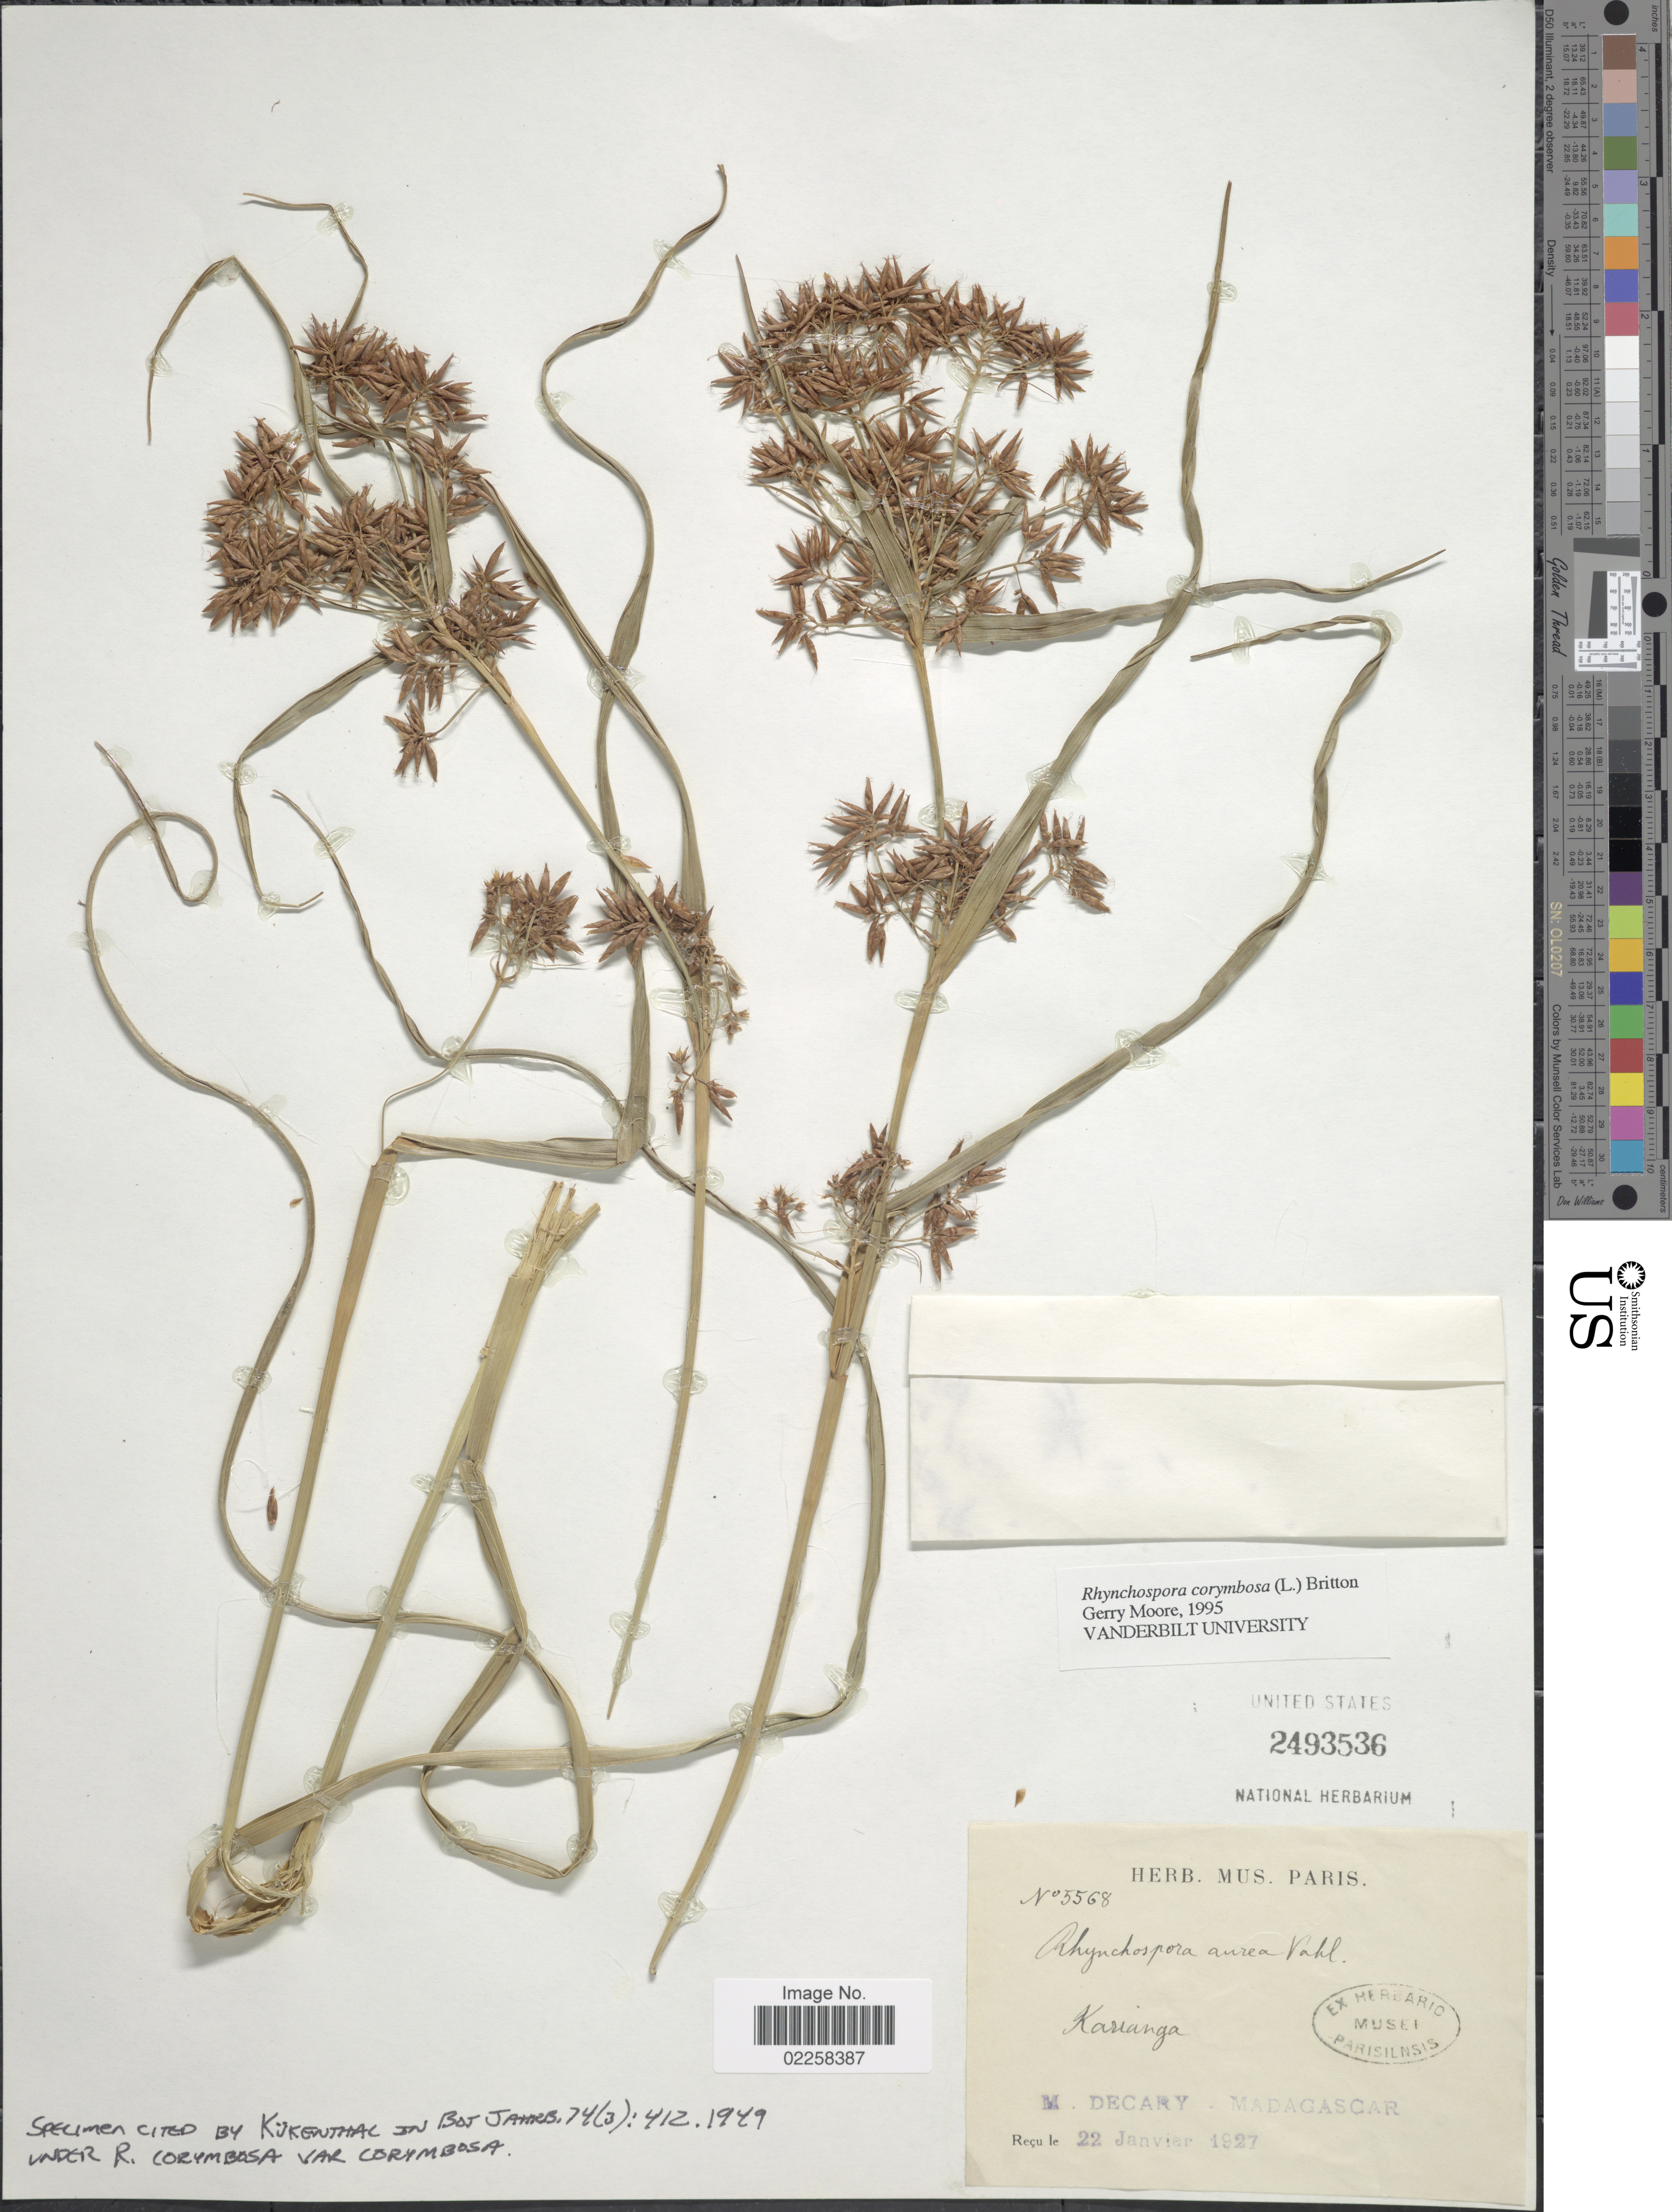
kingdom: Plantae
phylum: Tracheophyta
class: Liliopsida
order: Poales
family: Cyperaceae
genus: Rhynchospora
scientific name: Rhynchospora corymbosa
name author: (L.) Britton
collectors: R. Decary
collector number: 5568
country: Madagascar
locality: Karianga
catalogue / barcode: US 2493536